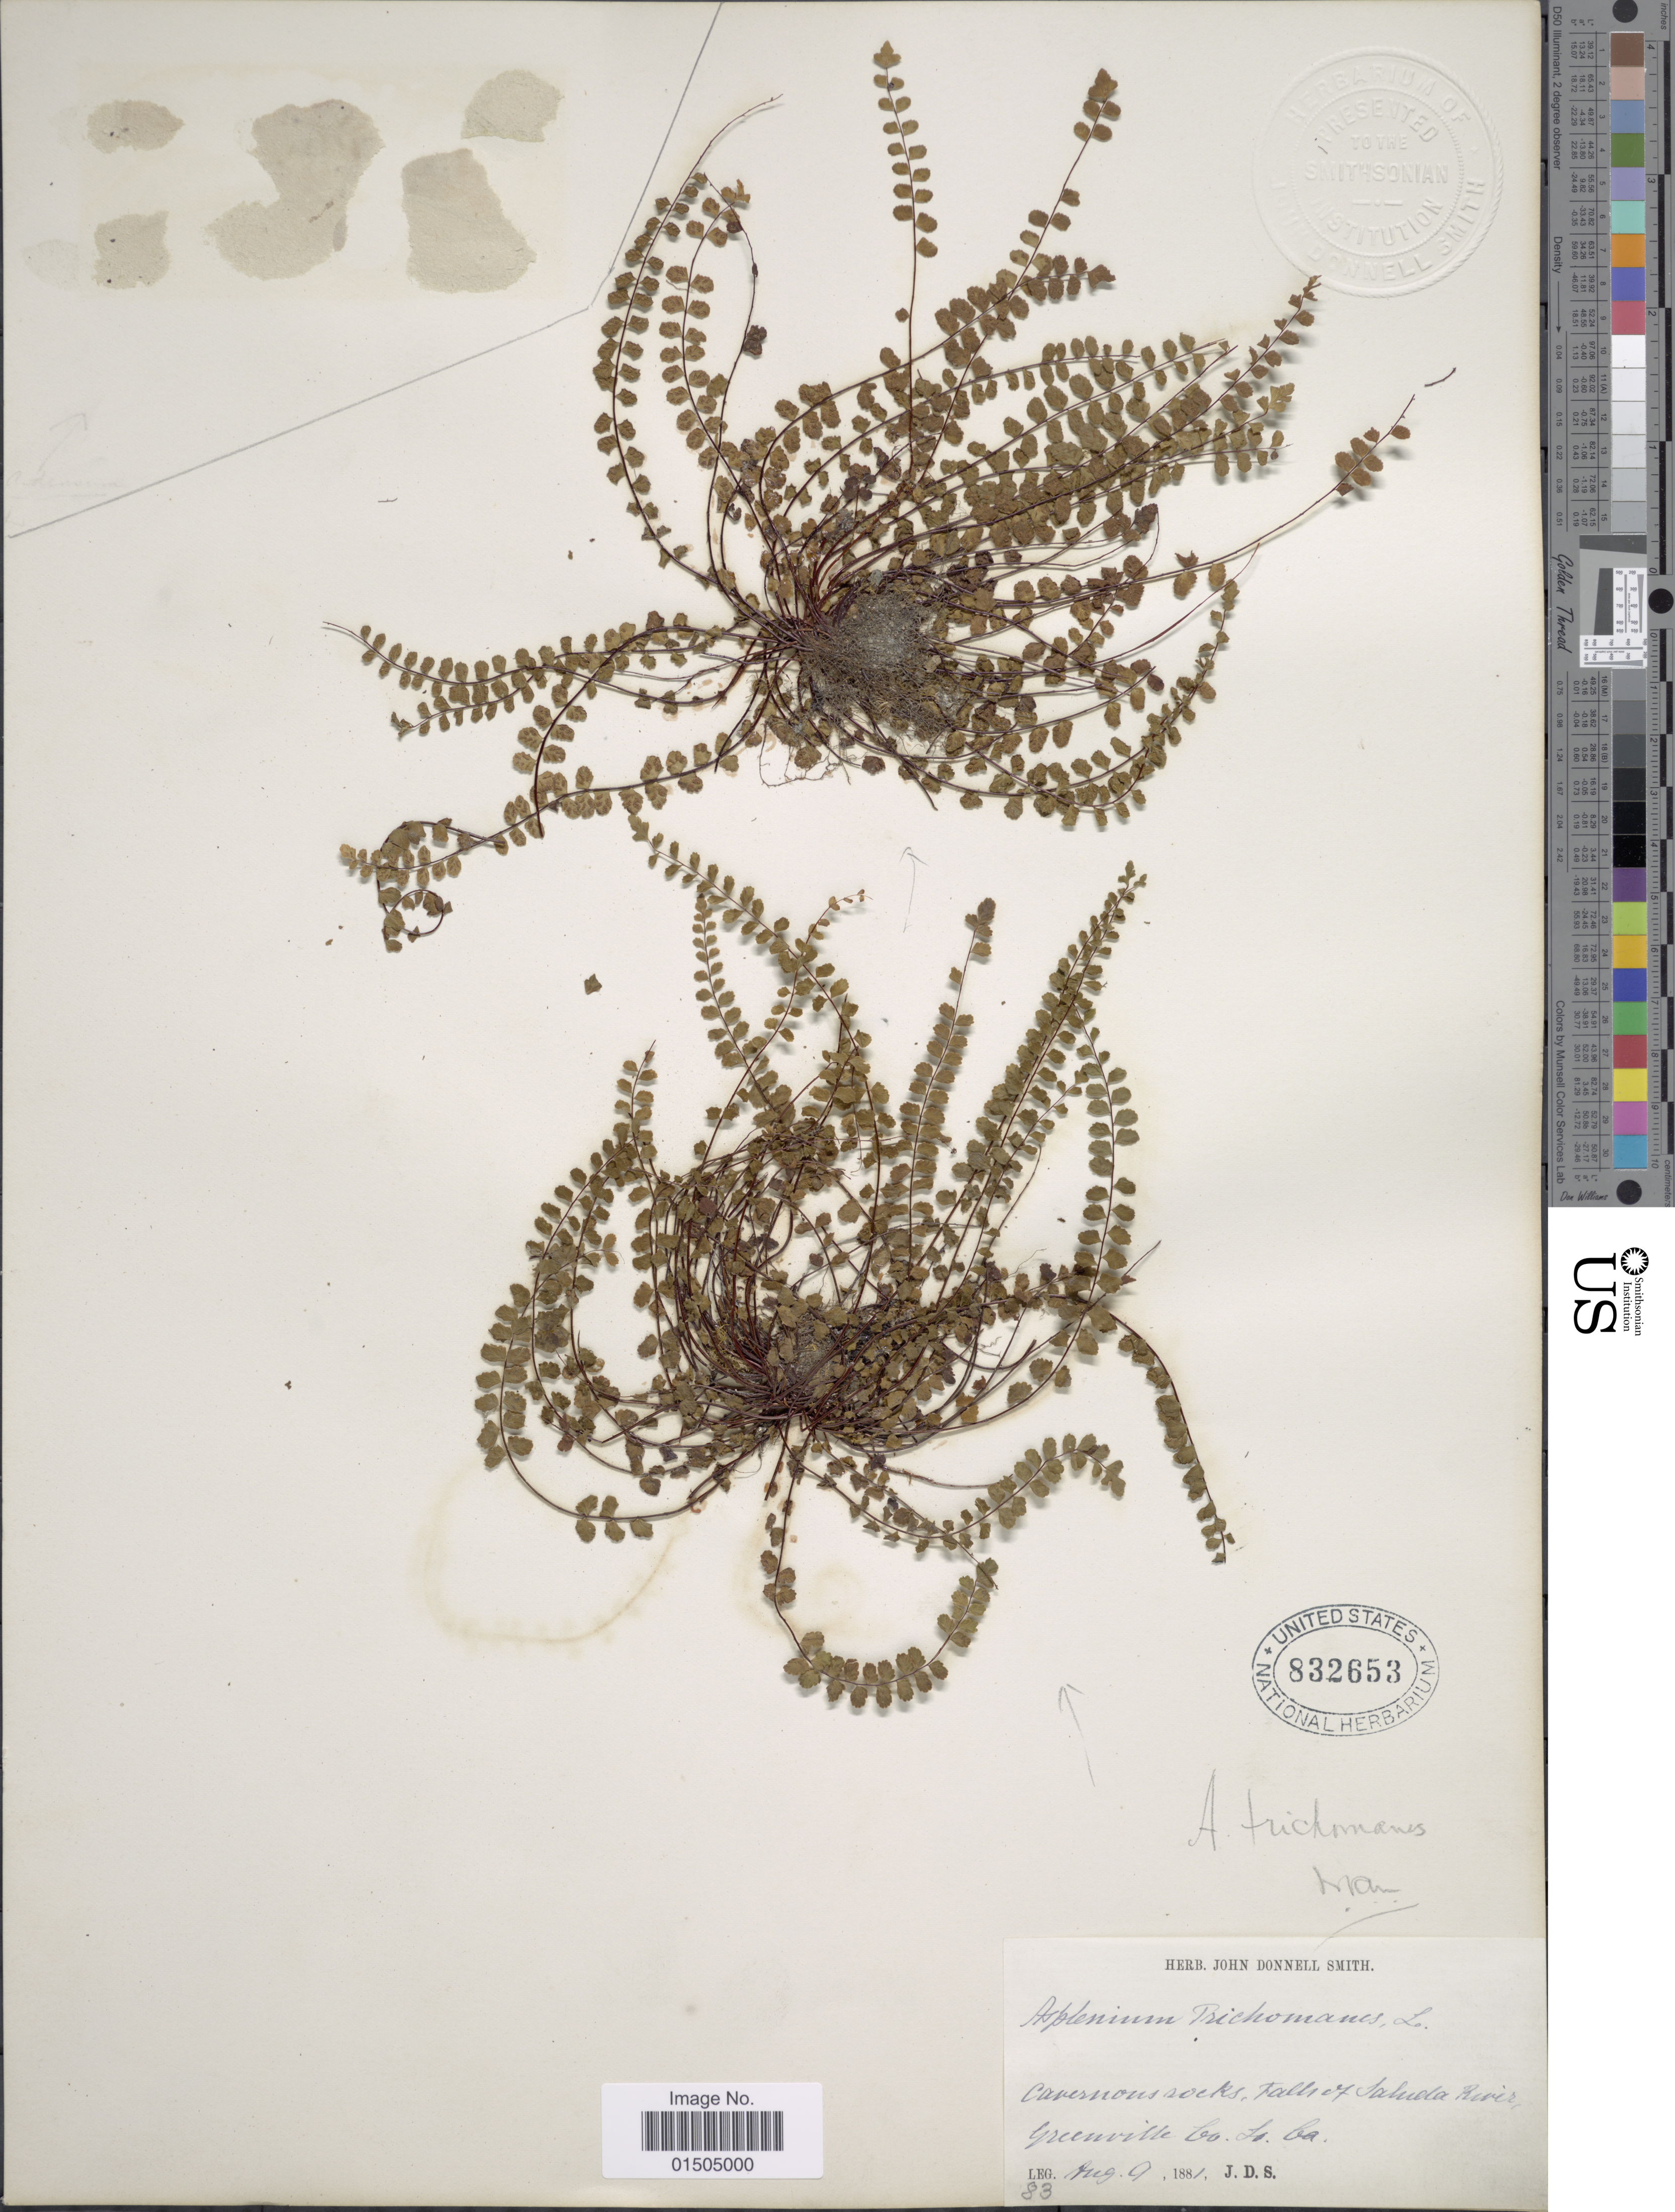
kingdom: Plantae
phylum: Tracheophyta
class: Polypodiopsida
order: Polypodiales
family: Aspleniaceae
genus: Asplenium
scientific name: Asplenium trichomanes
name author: L.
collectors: J. Donnell Smith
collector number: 83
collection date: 1881-08-09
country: United States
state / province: South Carolina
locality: Cavernous rocks, Falls of Saluda River, Greenville Co.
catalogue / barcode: US 832653